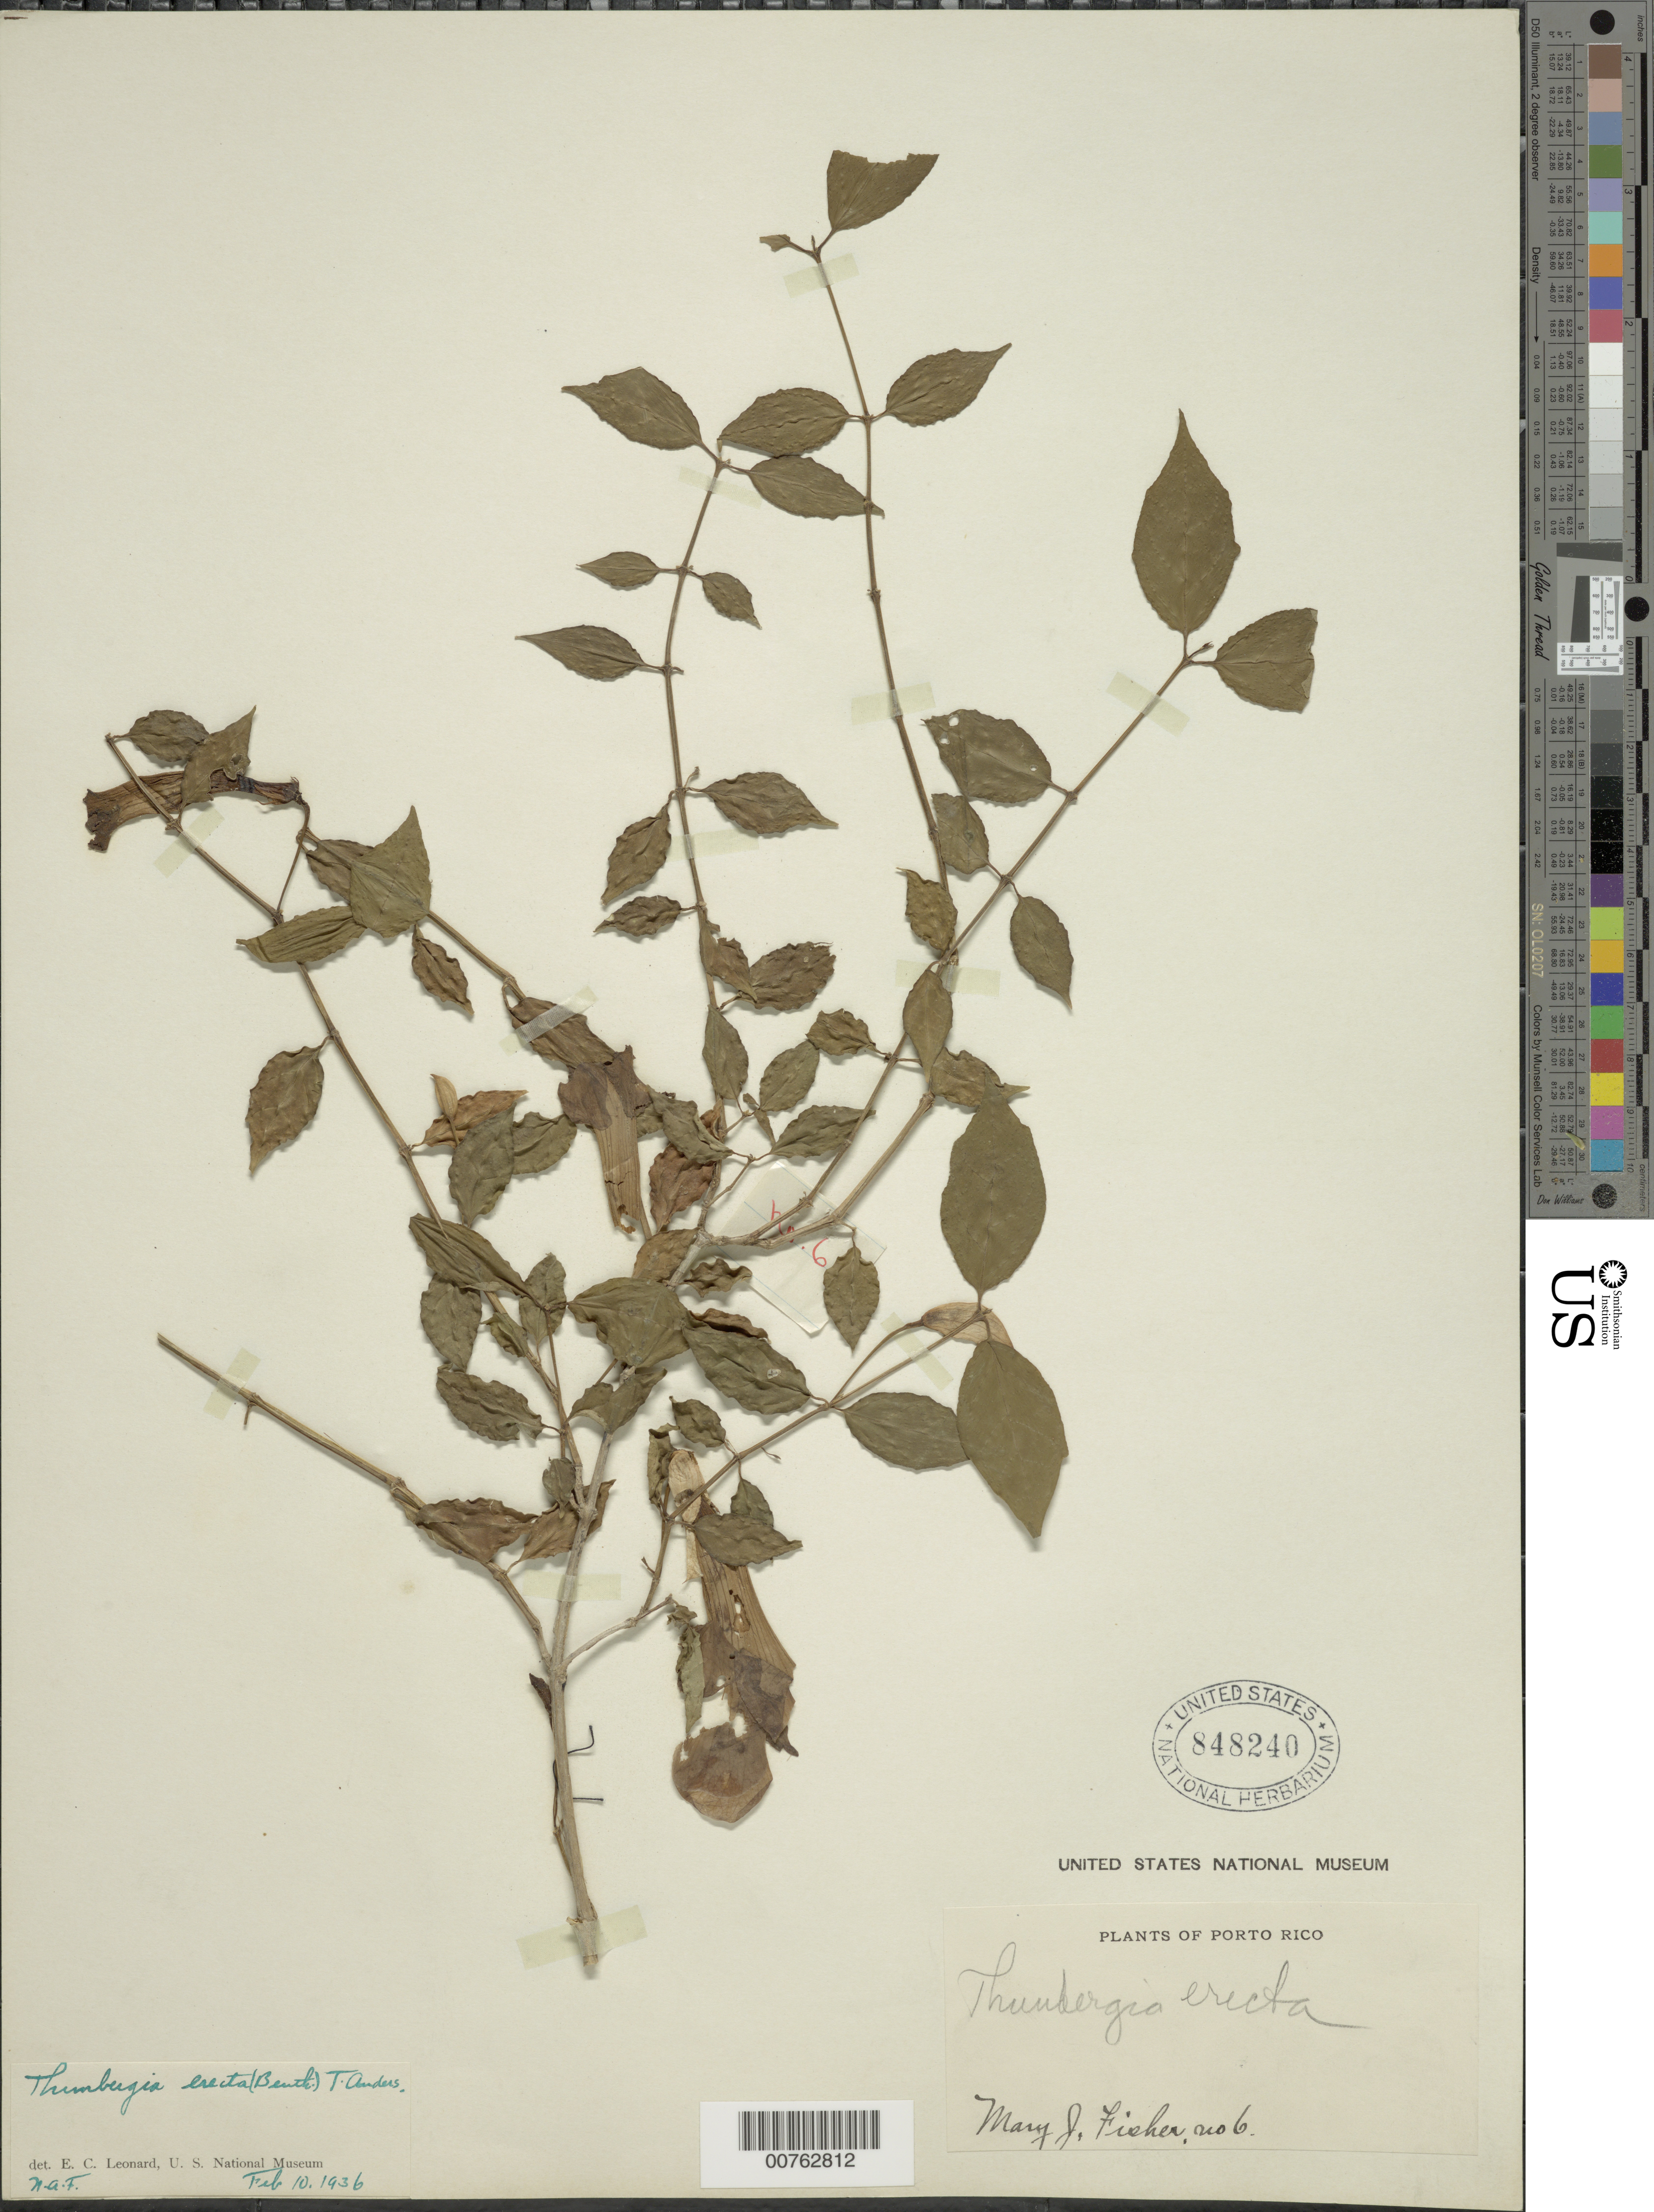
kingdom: Plantae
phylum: Tracheophyta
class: Magnoliopsida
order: Lamiales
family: Acanthaceae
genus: Thunbergia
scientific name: Thunbergia erecta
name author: (Benth.) T. Anderson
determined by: Leonard, Emery C., (US)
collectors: M. J. Fisher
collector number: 6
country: Puerto Rico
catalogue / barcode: US 848240